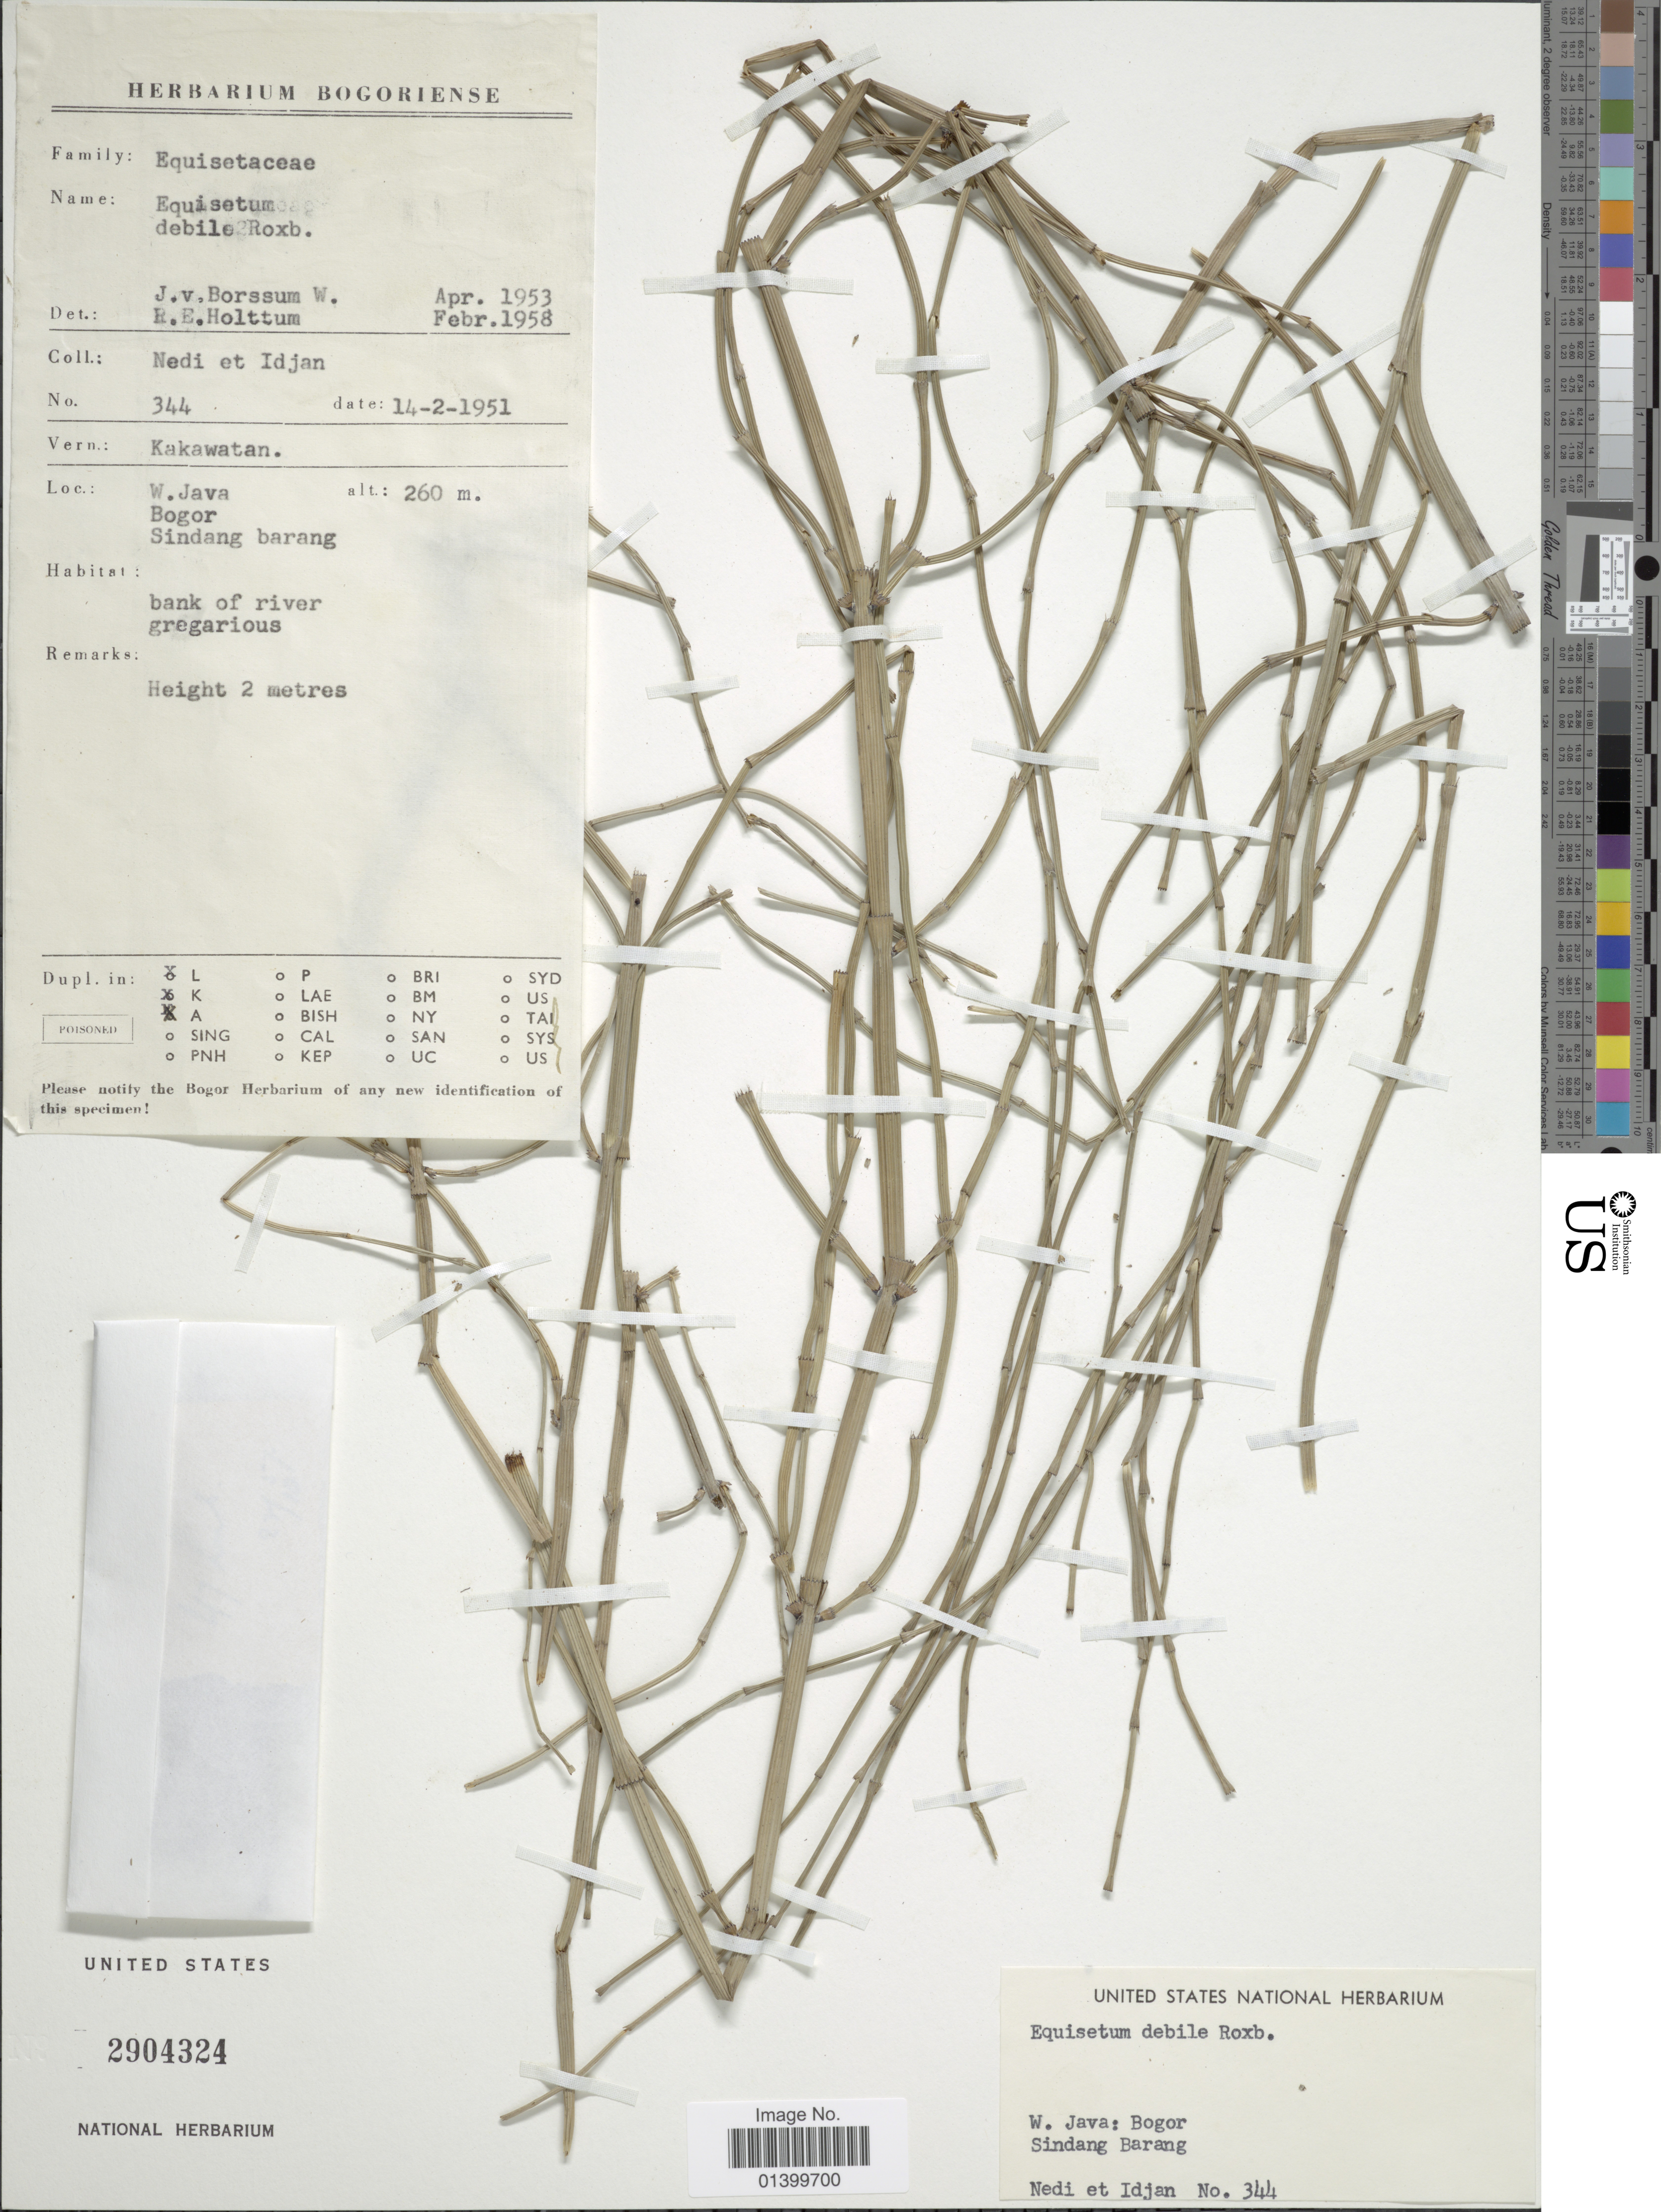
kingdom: Plantae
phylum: Tracheophyta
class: Polypodiopsida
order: Equisetales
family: Equisetaceae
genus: Equisetum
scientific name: Equisetum ramosissimum subsp. debile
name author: (Roxb. ex Vaucher) Hauke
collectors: Nedi,-- & -. Idjan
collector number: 344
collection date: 1951-02-14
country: Indonesia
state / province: Java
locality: W. Java, Bogor, Sindang barang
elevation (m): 260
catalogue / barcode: US 2904324